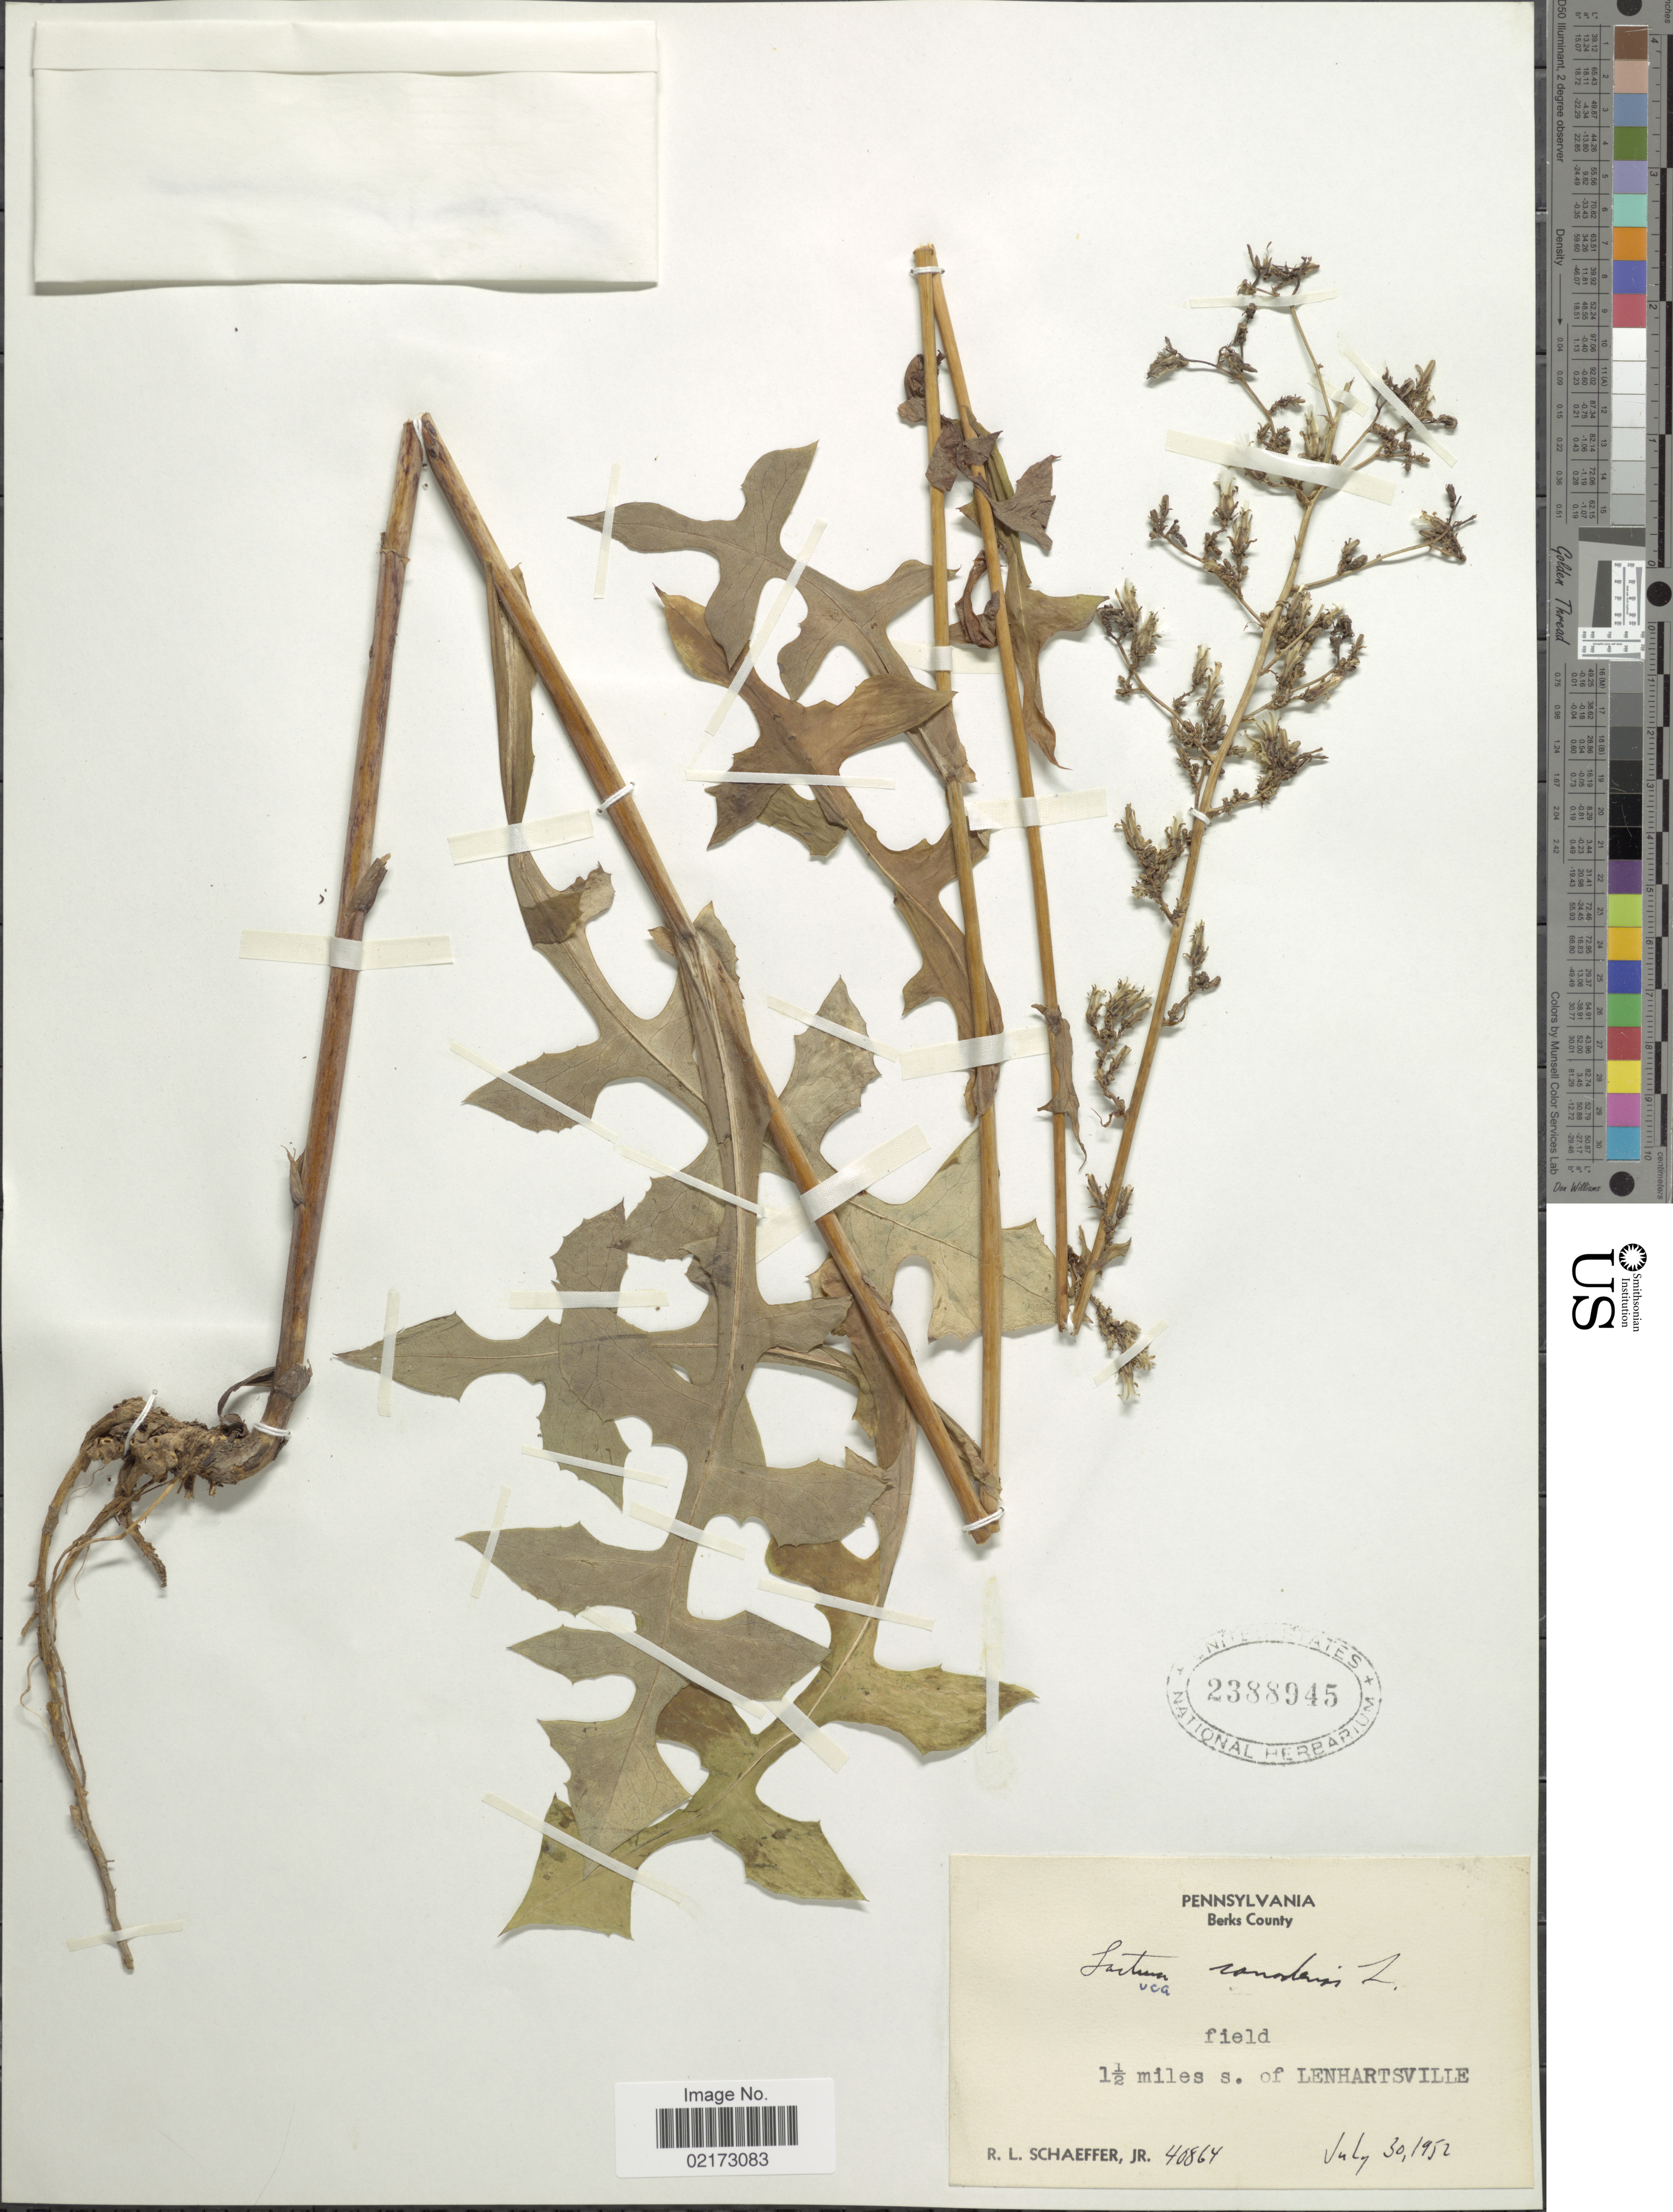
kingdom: Plantae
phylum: Tracheophyta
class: Magnoliopsida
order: Asterales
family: Asteraceae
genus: Lactuca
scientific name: Lactuca canadensis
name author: L.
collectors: R. L. Schaeffer Jr.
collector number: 40864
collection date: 1952-07-30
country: United States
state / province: Pennsylvania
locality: Berks County, 1½ miles s. of Lenhartsville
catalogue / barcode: US 2388945